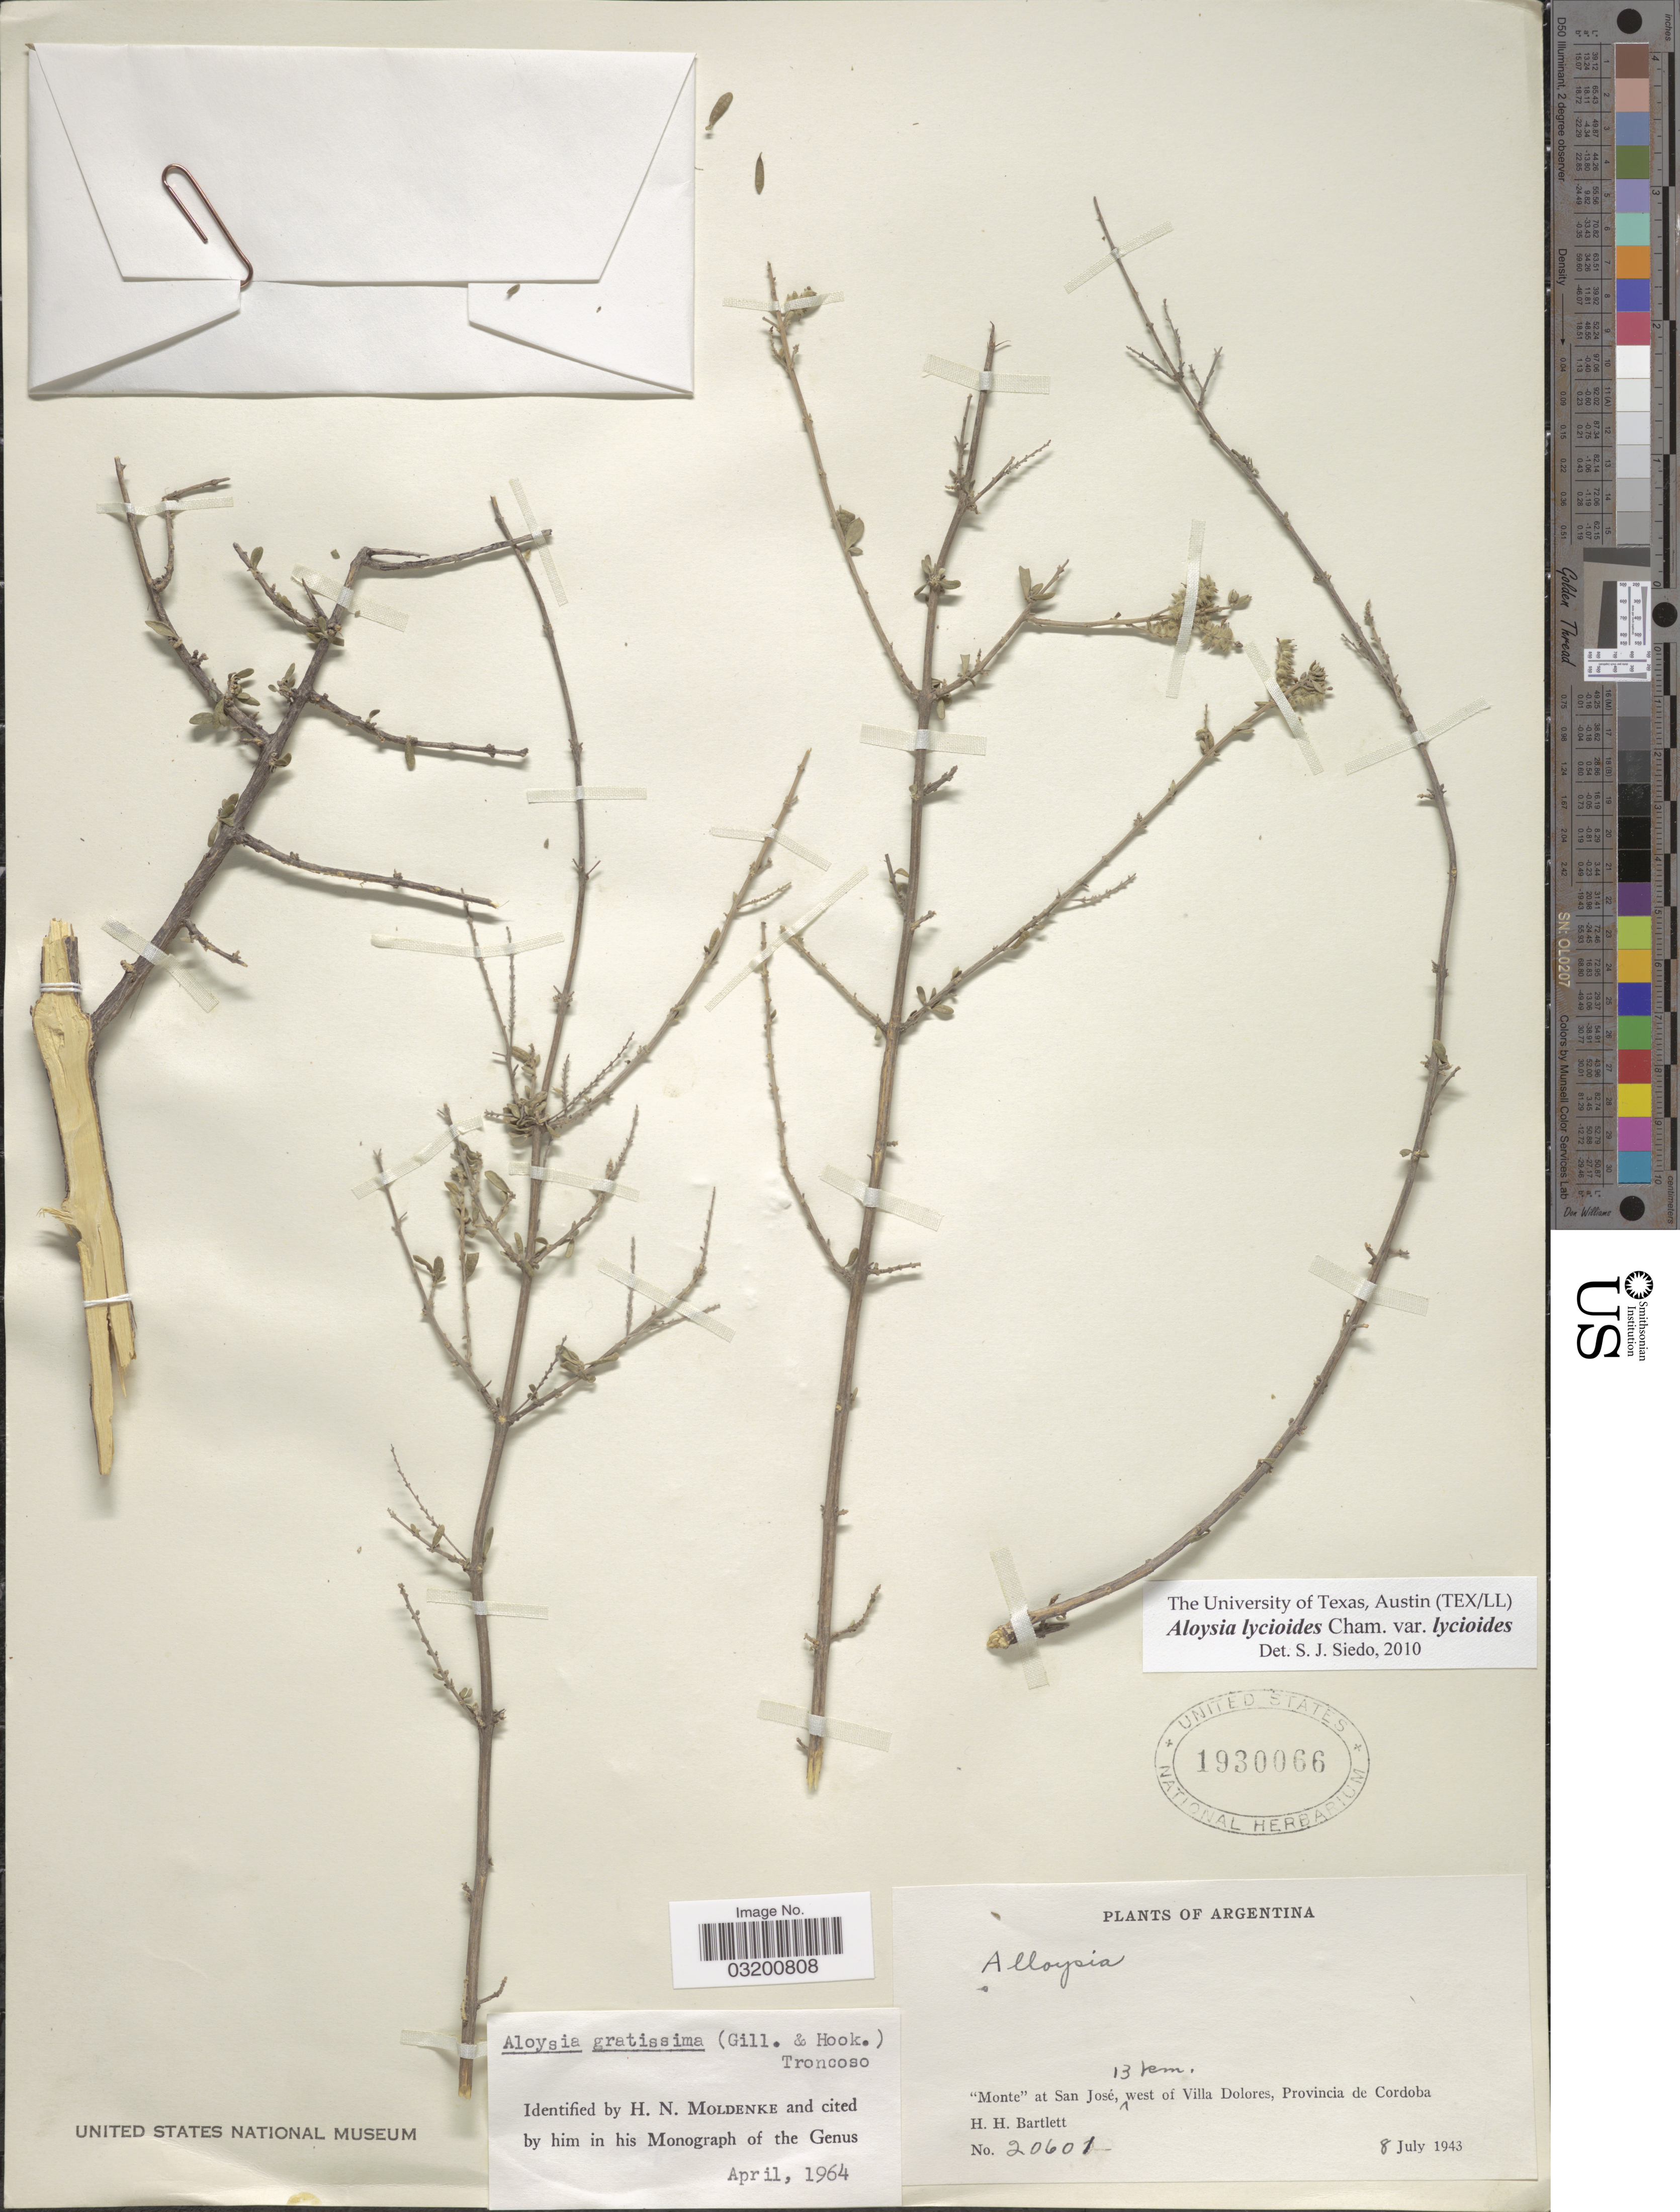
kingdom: Plantae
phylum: Tracheophyta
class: Magnoliopsida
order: Lamiales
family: Verbenaceae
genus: Aloysia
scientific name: Aloysia lycioides var. lycioides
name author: Cham.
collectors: H. H. Bartlett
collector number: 20601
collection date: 1943-07-08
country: Argentina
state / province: Cordoba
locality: Monte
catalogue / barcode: US 1930066